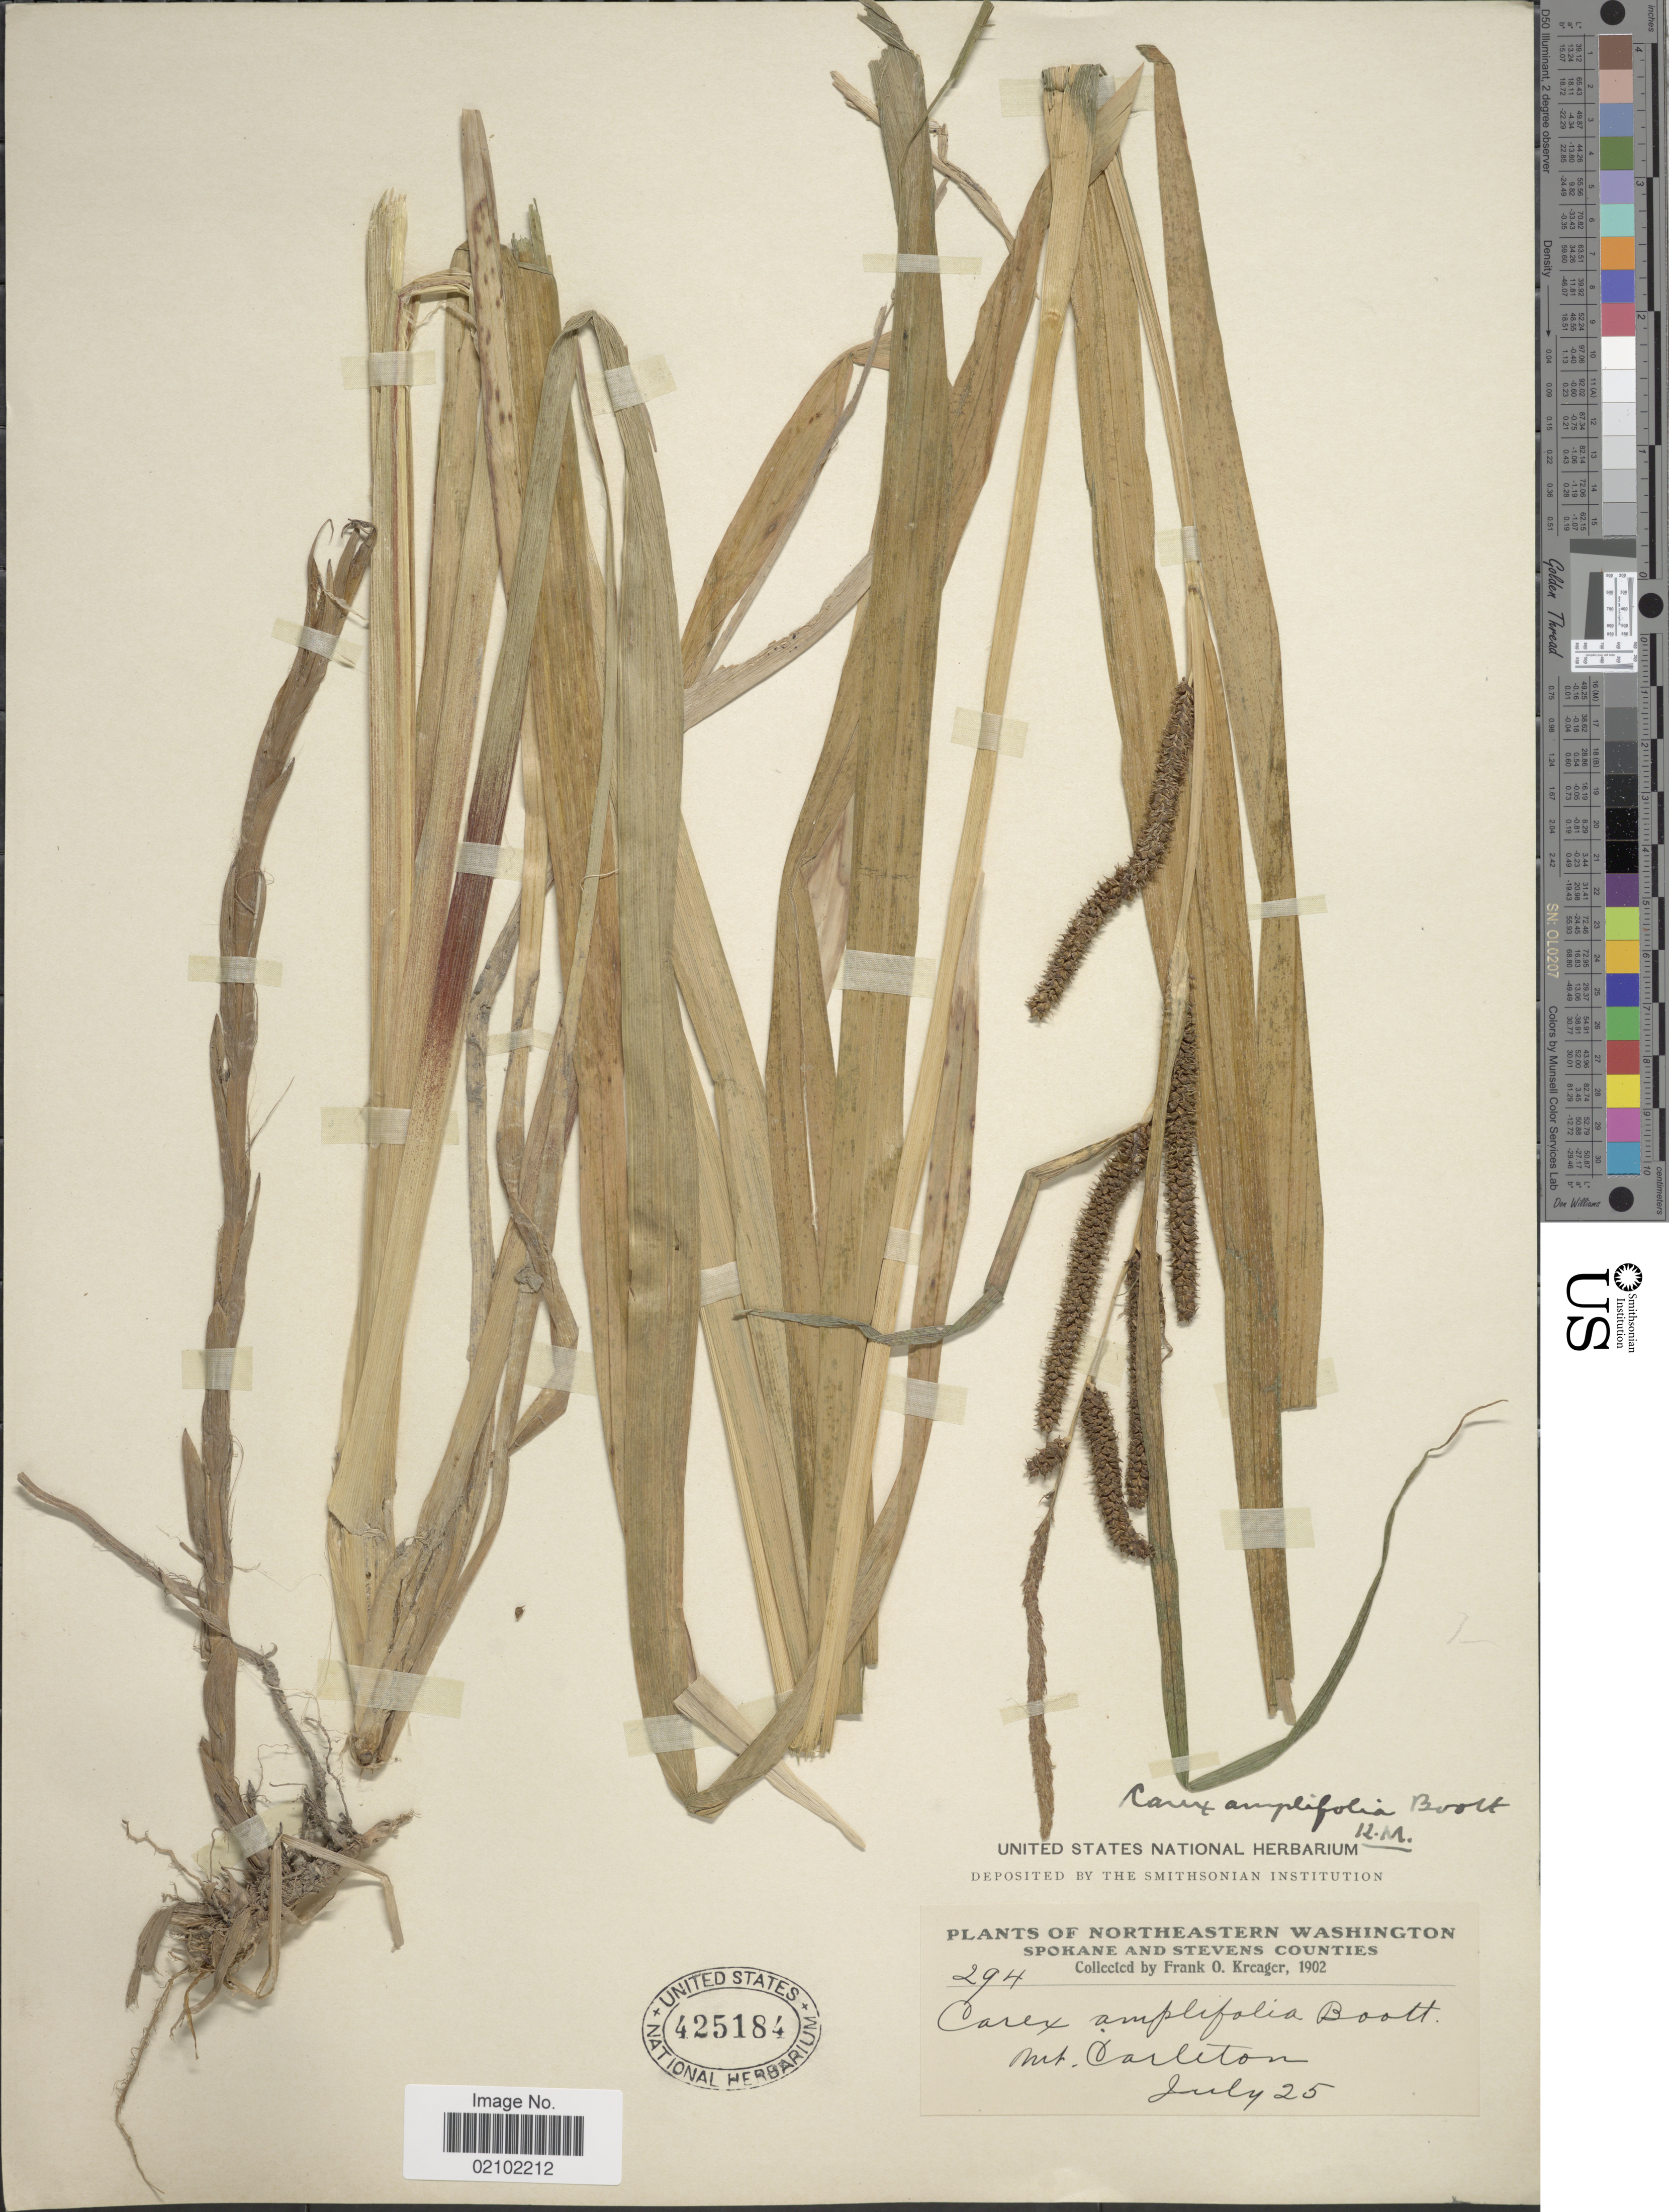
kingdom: Plantae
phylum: Tracheophyta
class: Liliopsida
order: Poales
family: Cyperaceae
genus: Carex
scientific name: Carex amplifolia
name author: Boott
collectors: F. Kreager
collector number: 294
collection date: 1902-07-25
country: United States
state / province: Washington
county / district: Spokane / Stevens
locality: Northeastern Washington, Spokane and Stevens Counties, Mt. Carleton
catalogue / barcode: US 425184